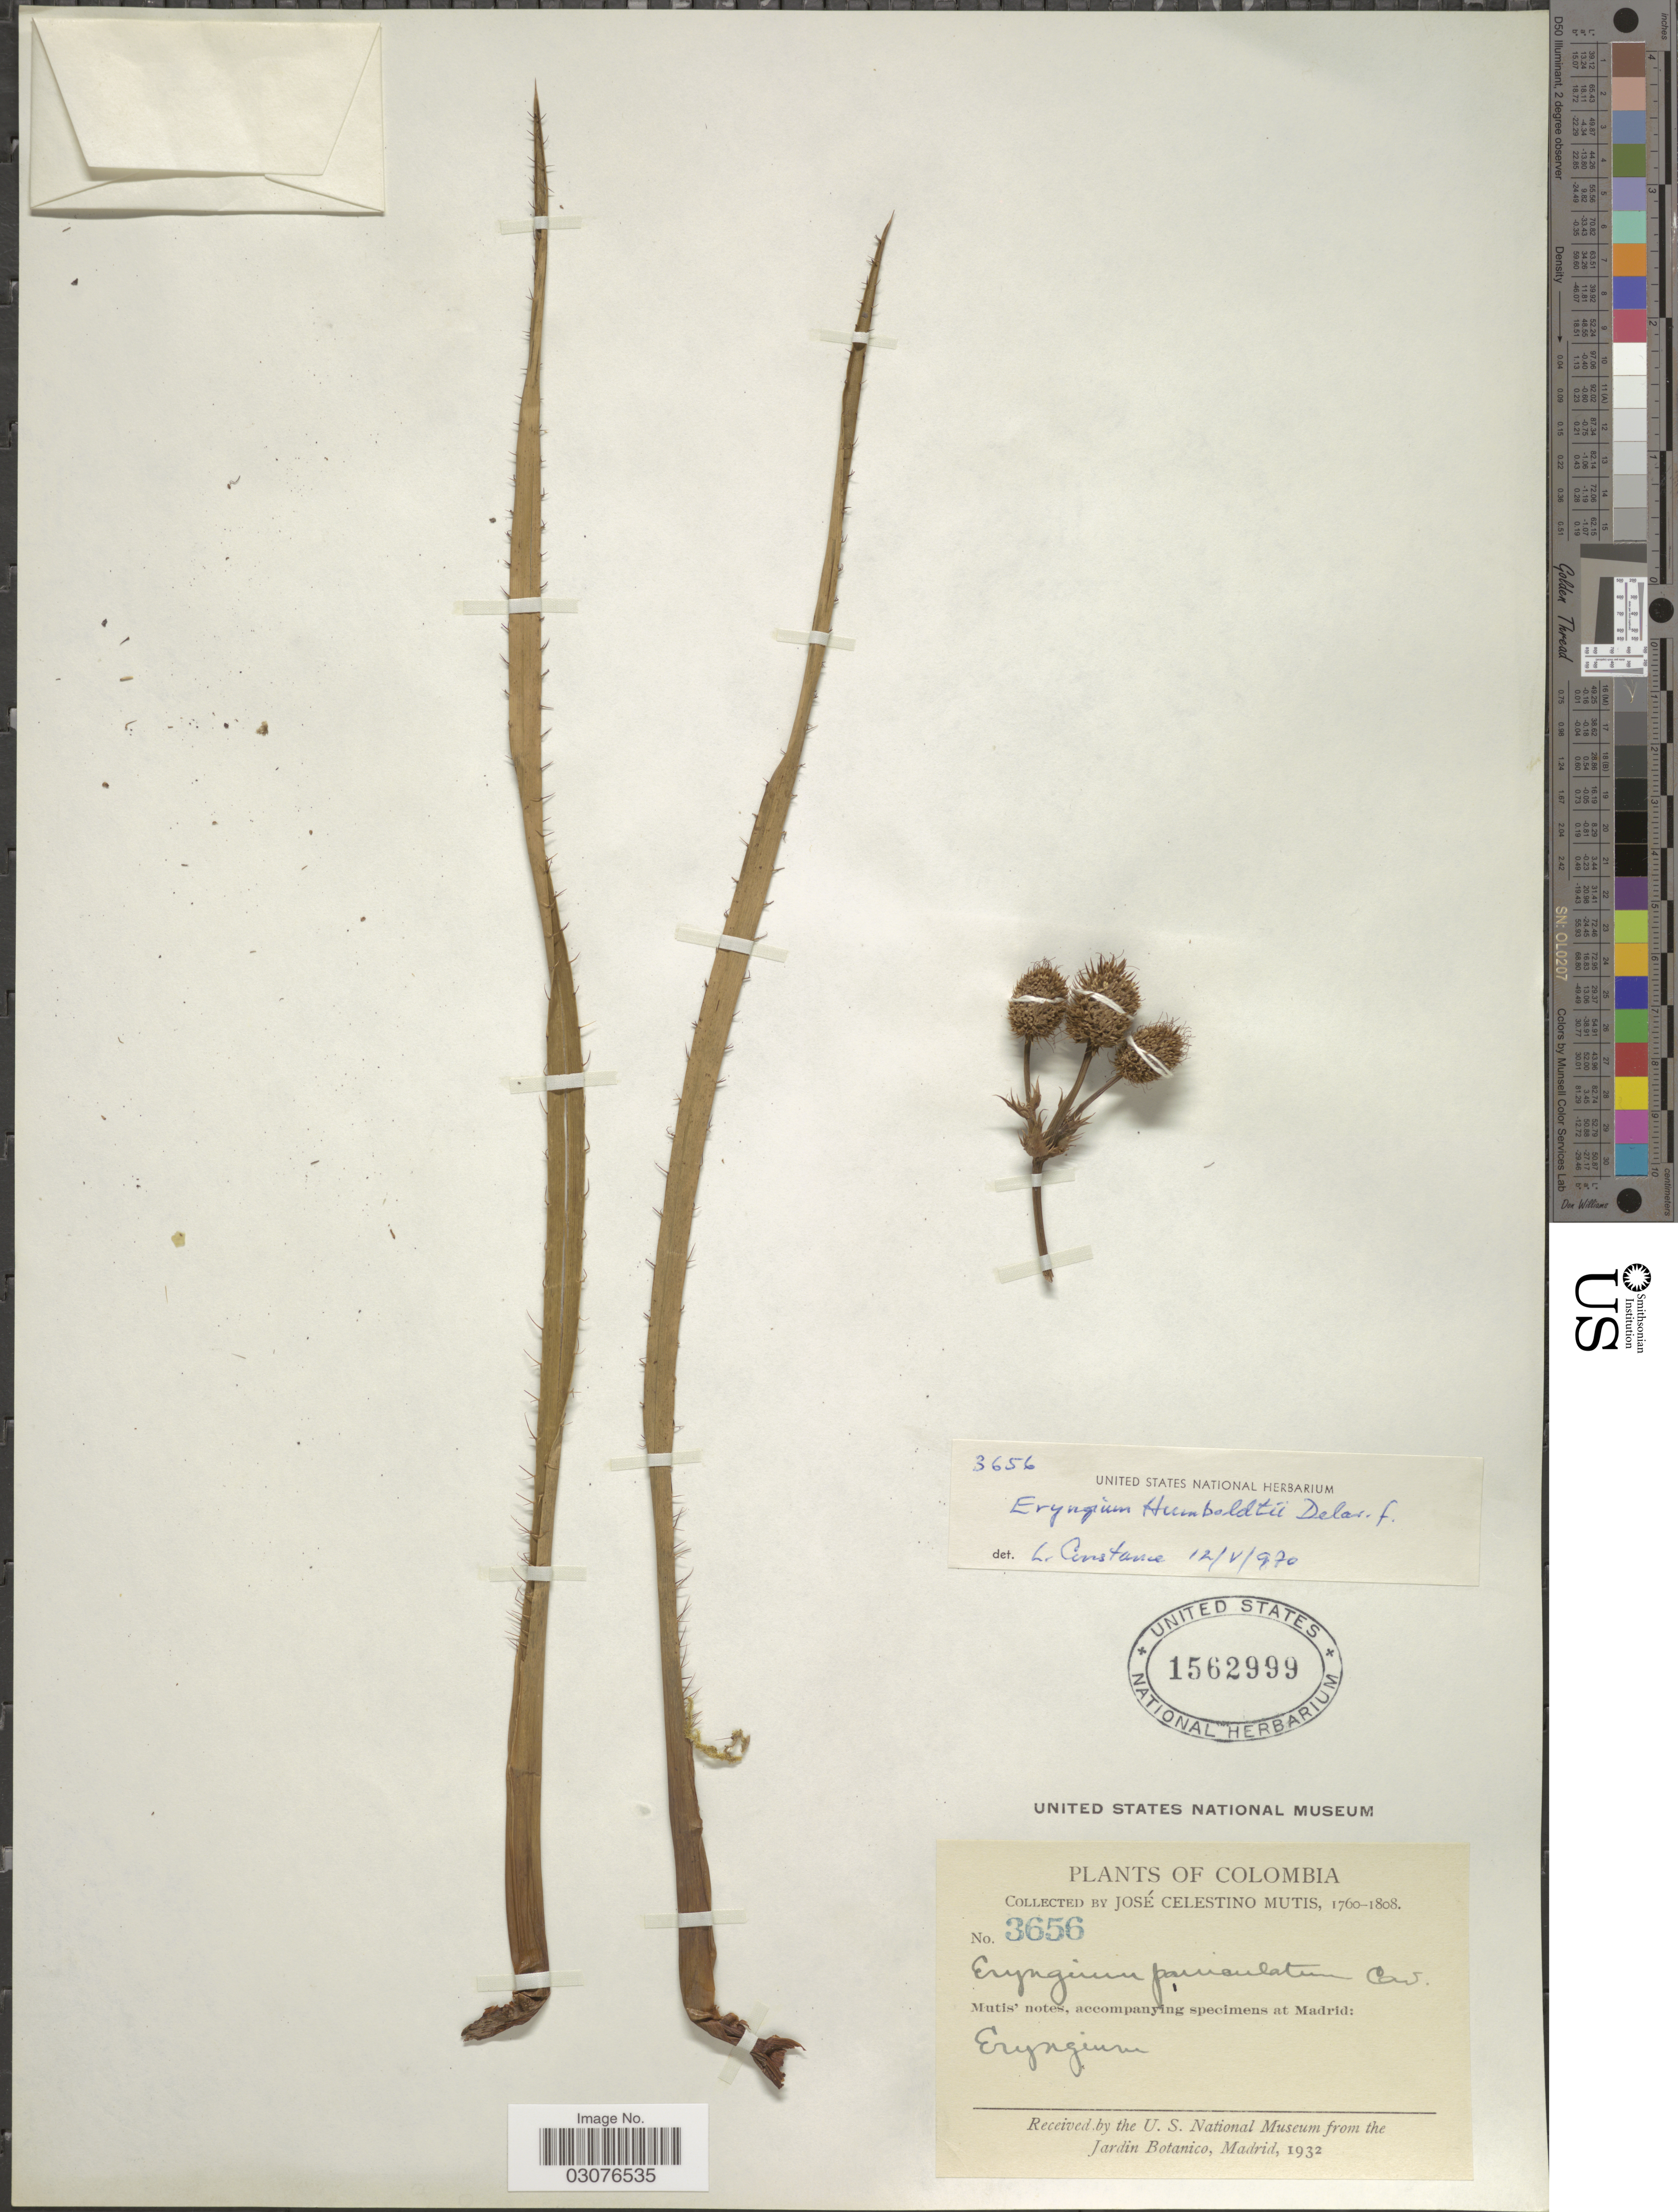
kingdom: Plantae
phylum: Tracheophyta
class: Magnoliopsida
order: Apiales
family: Apiaceae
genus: Eryngium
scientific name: Eryngium humboldtii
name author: F. Delaroche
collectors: J. C. B. Mutis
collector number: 3656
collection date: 1760/1808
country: Colombia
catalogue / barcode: US 1562999